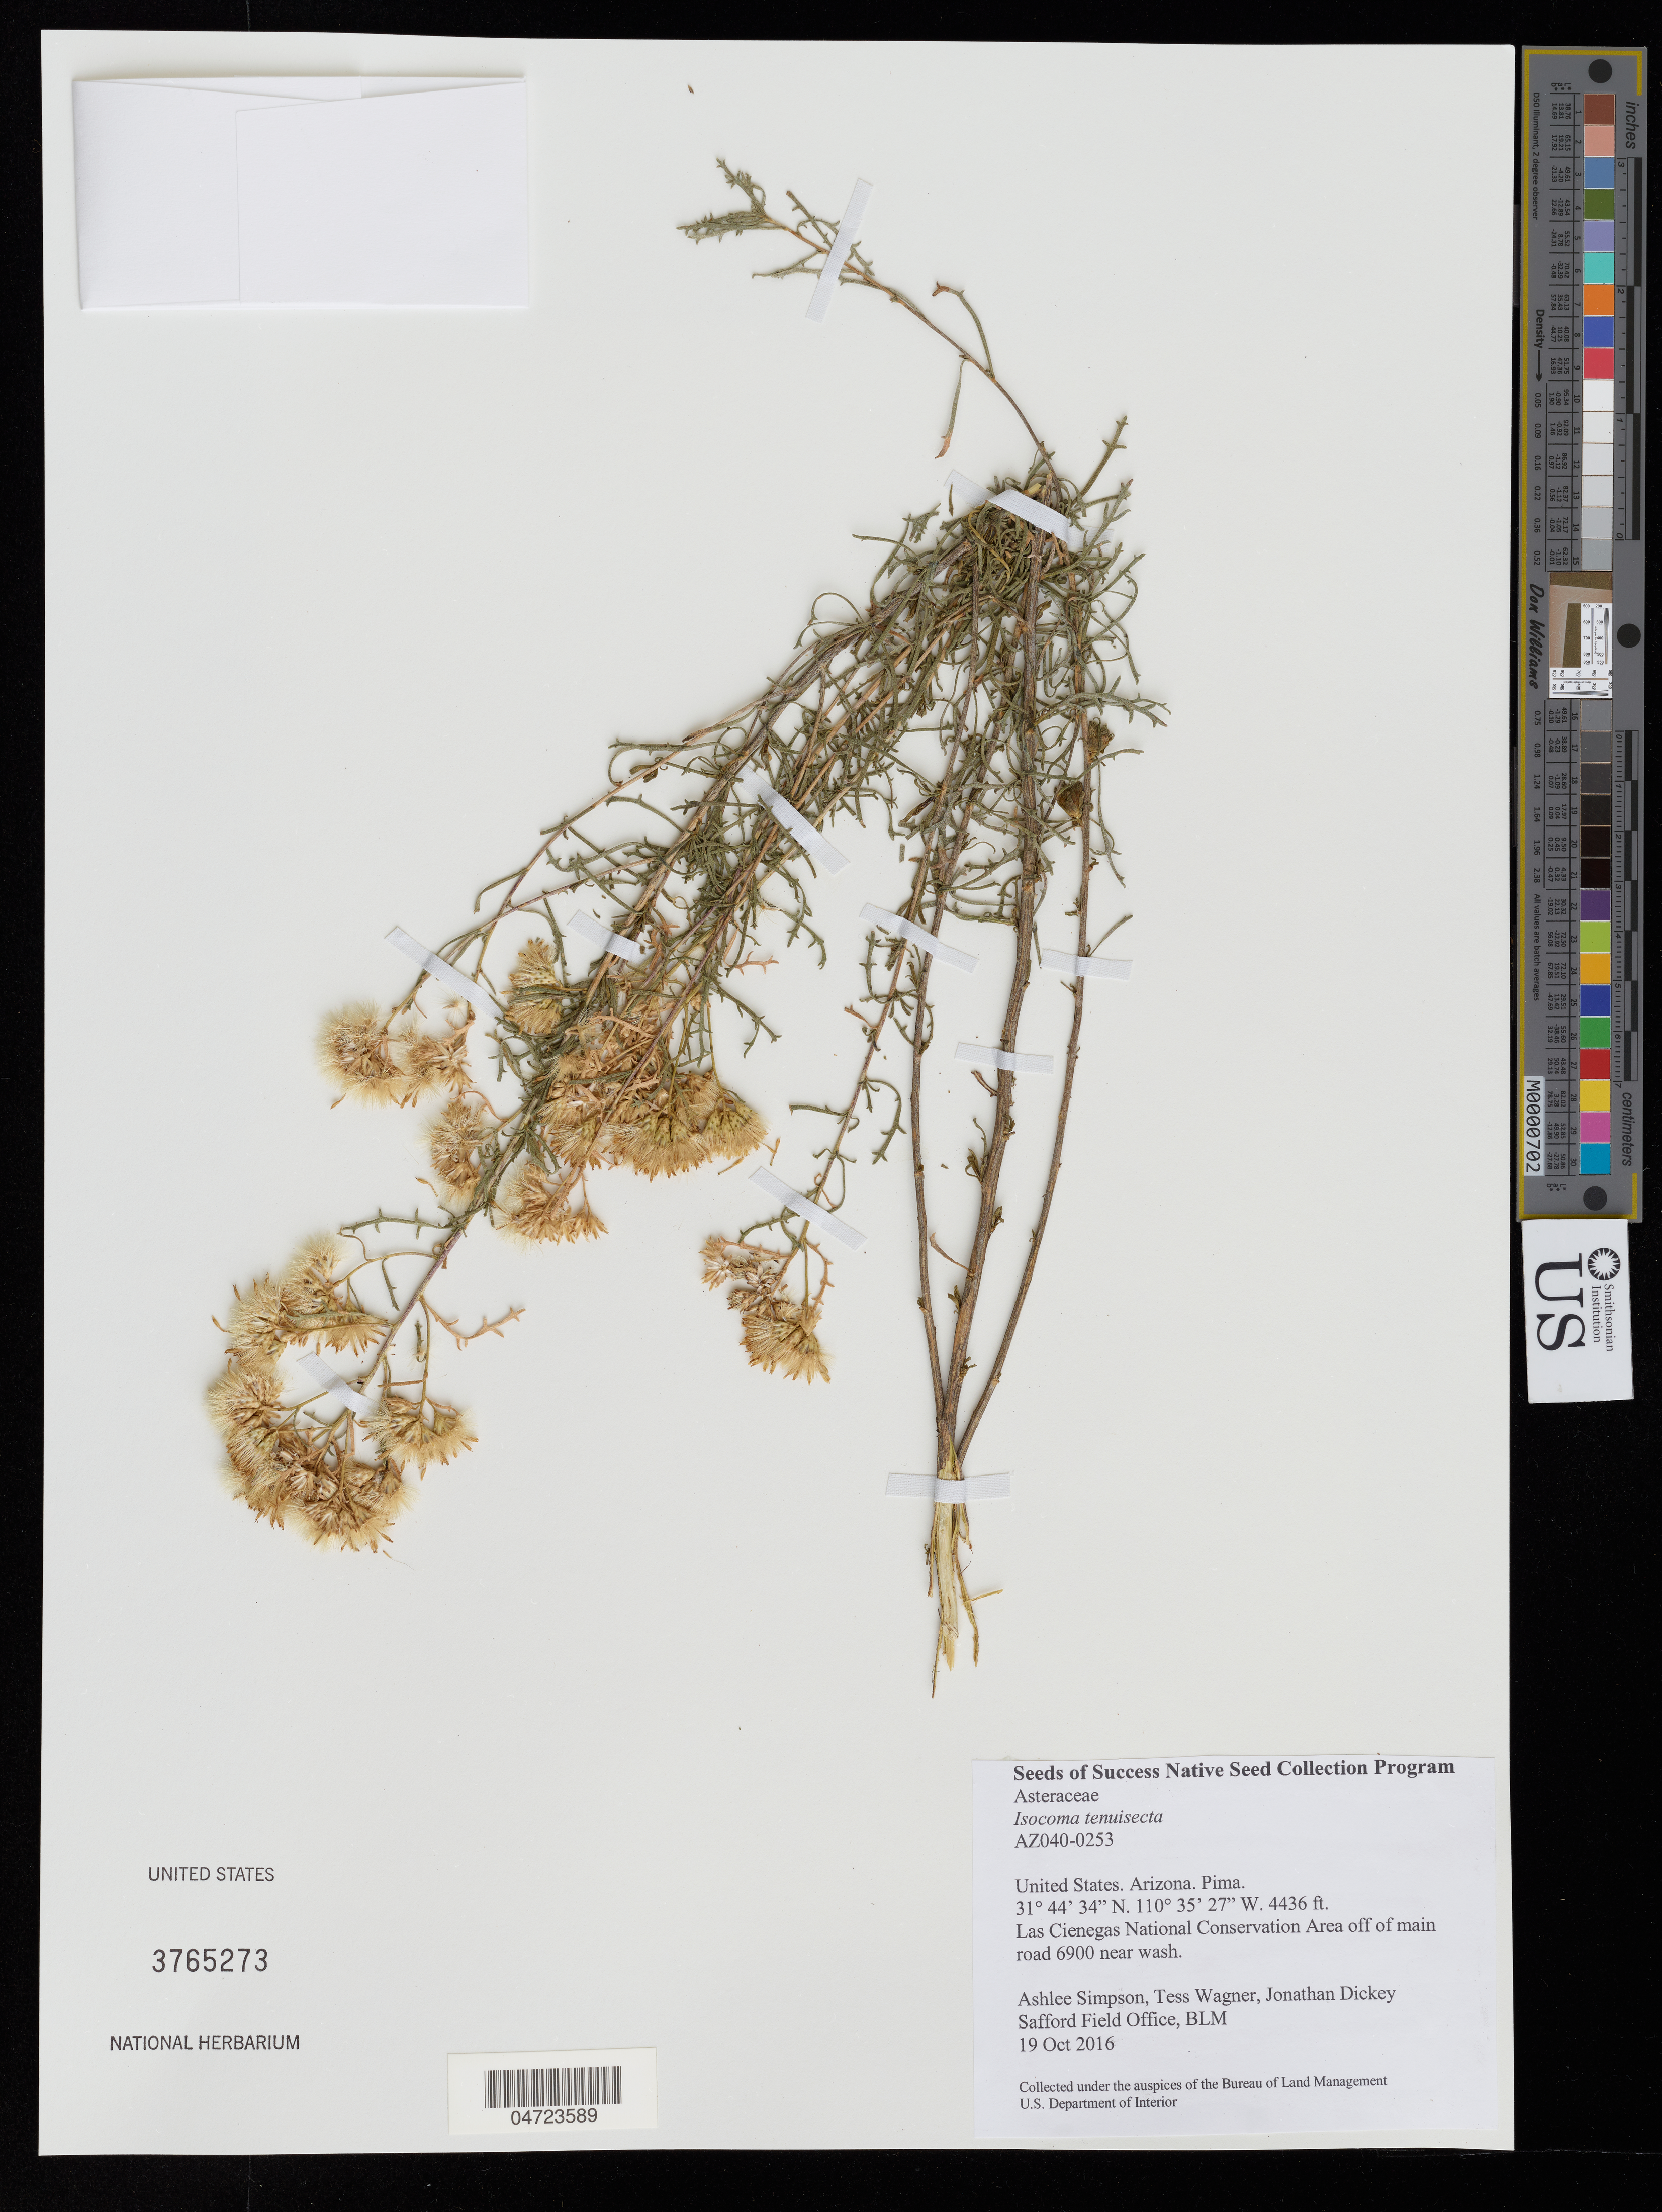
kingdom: Plantae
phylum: Tracheophyta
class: Magnoliopsida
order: Asterales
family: Asteraceae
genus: Isocoma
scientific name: Isocoma tenuisecta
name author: Greene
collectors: A. Simpson, T. Wagner & J. Dickey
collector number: AZ040-0253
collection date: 2016-10-19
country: United States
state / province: Arizona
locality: Pima. Las Cienegas National Conservation Area off of main road 6900 near wash.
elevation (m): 1352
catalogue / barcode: US 3765273